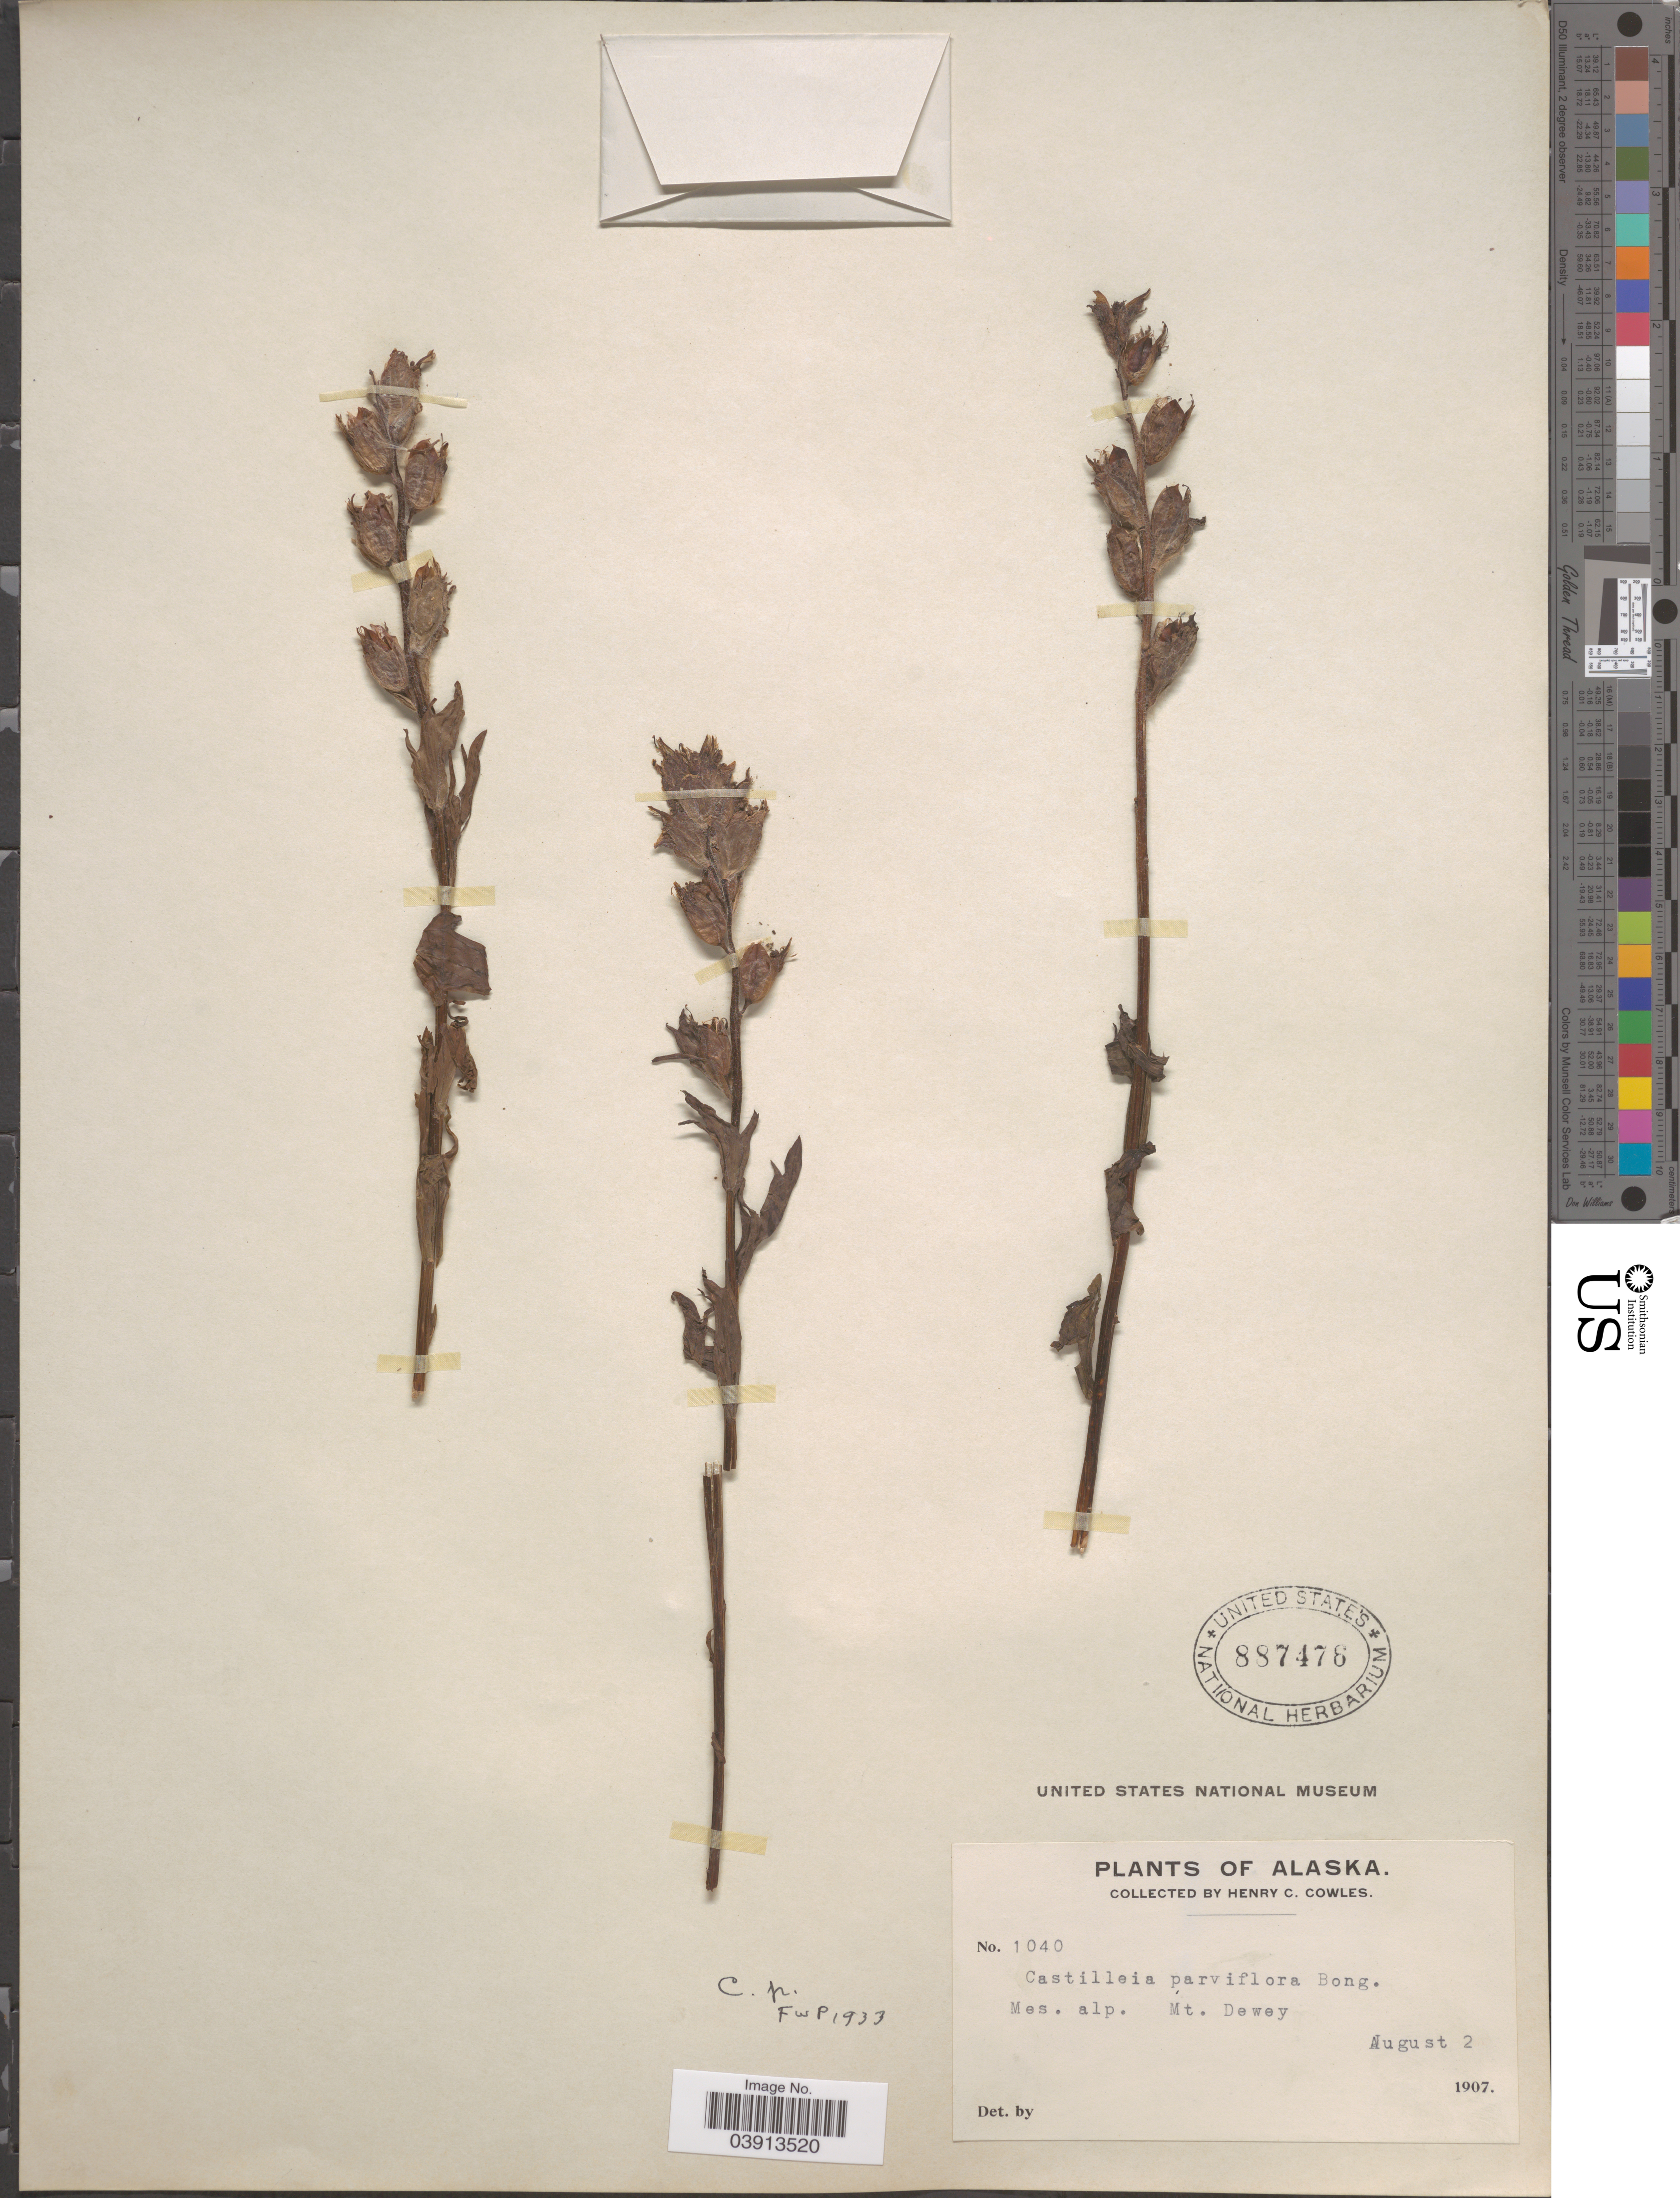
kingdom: Plantae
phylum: Tracheophyta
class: Magnoliopsida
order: Lamiales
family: Orobanchaceae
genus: Castilleja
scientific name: Castilleja parviflora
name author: Bong.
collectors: H. Cowles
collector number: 1040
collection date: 1907-08-02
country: United States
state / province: Alaska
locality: Mt. Dewey.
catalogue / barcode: US 887476